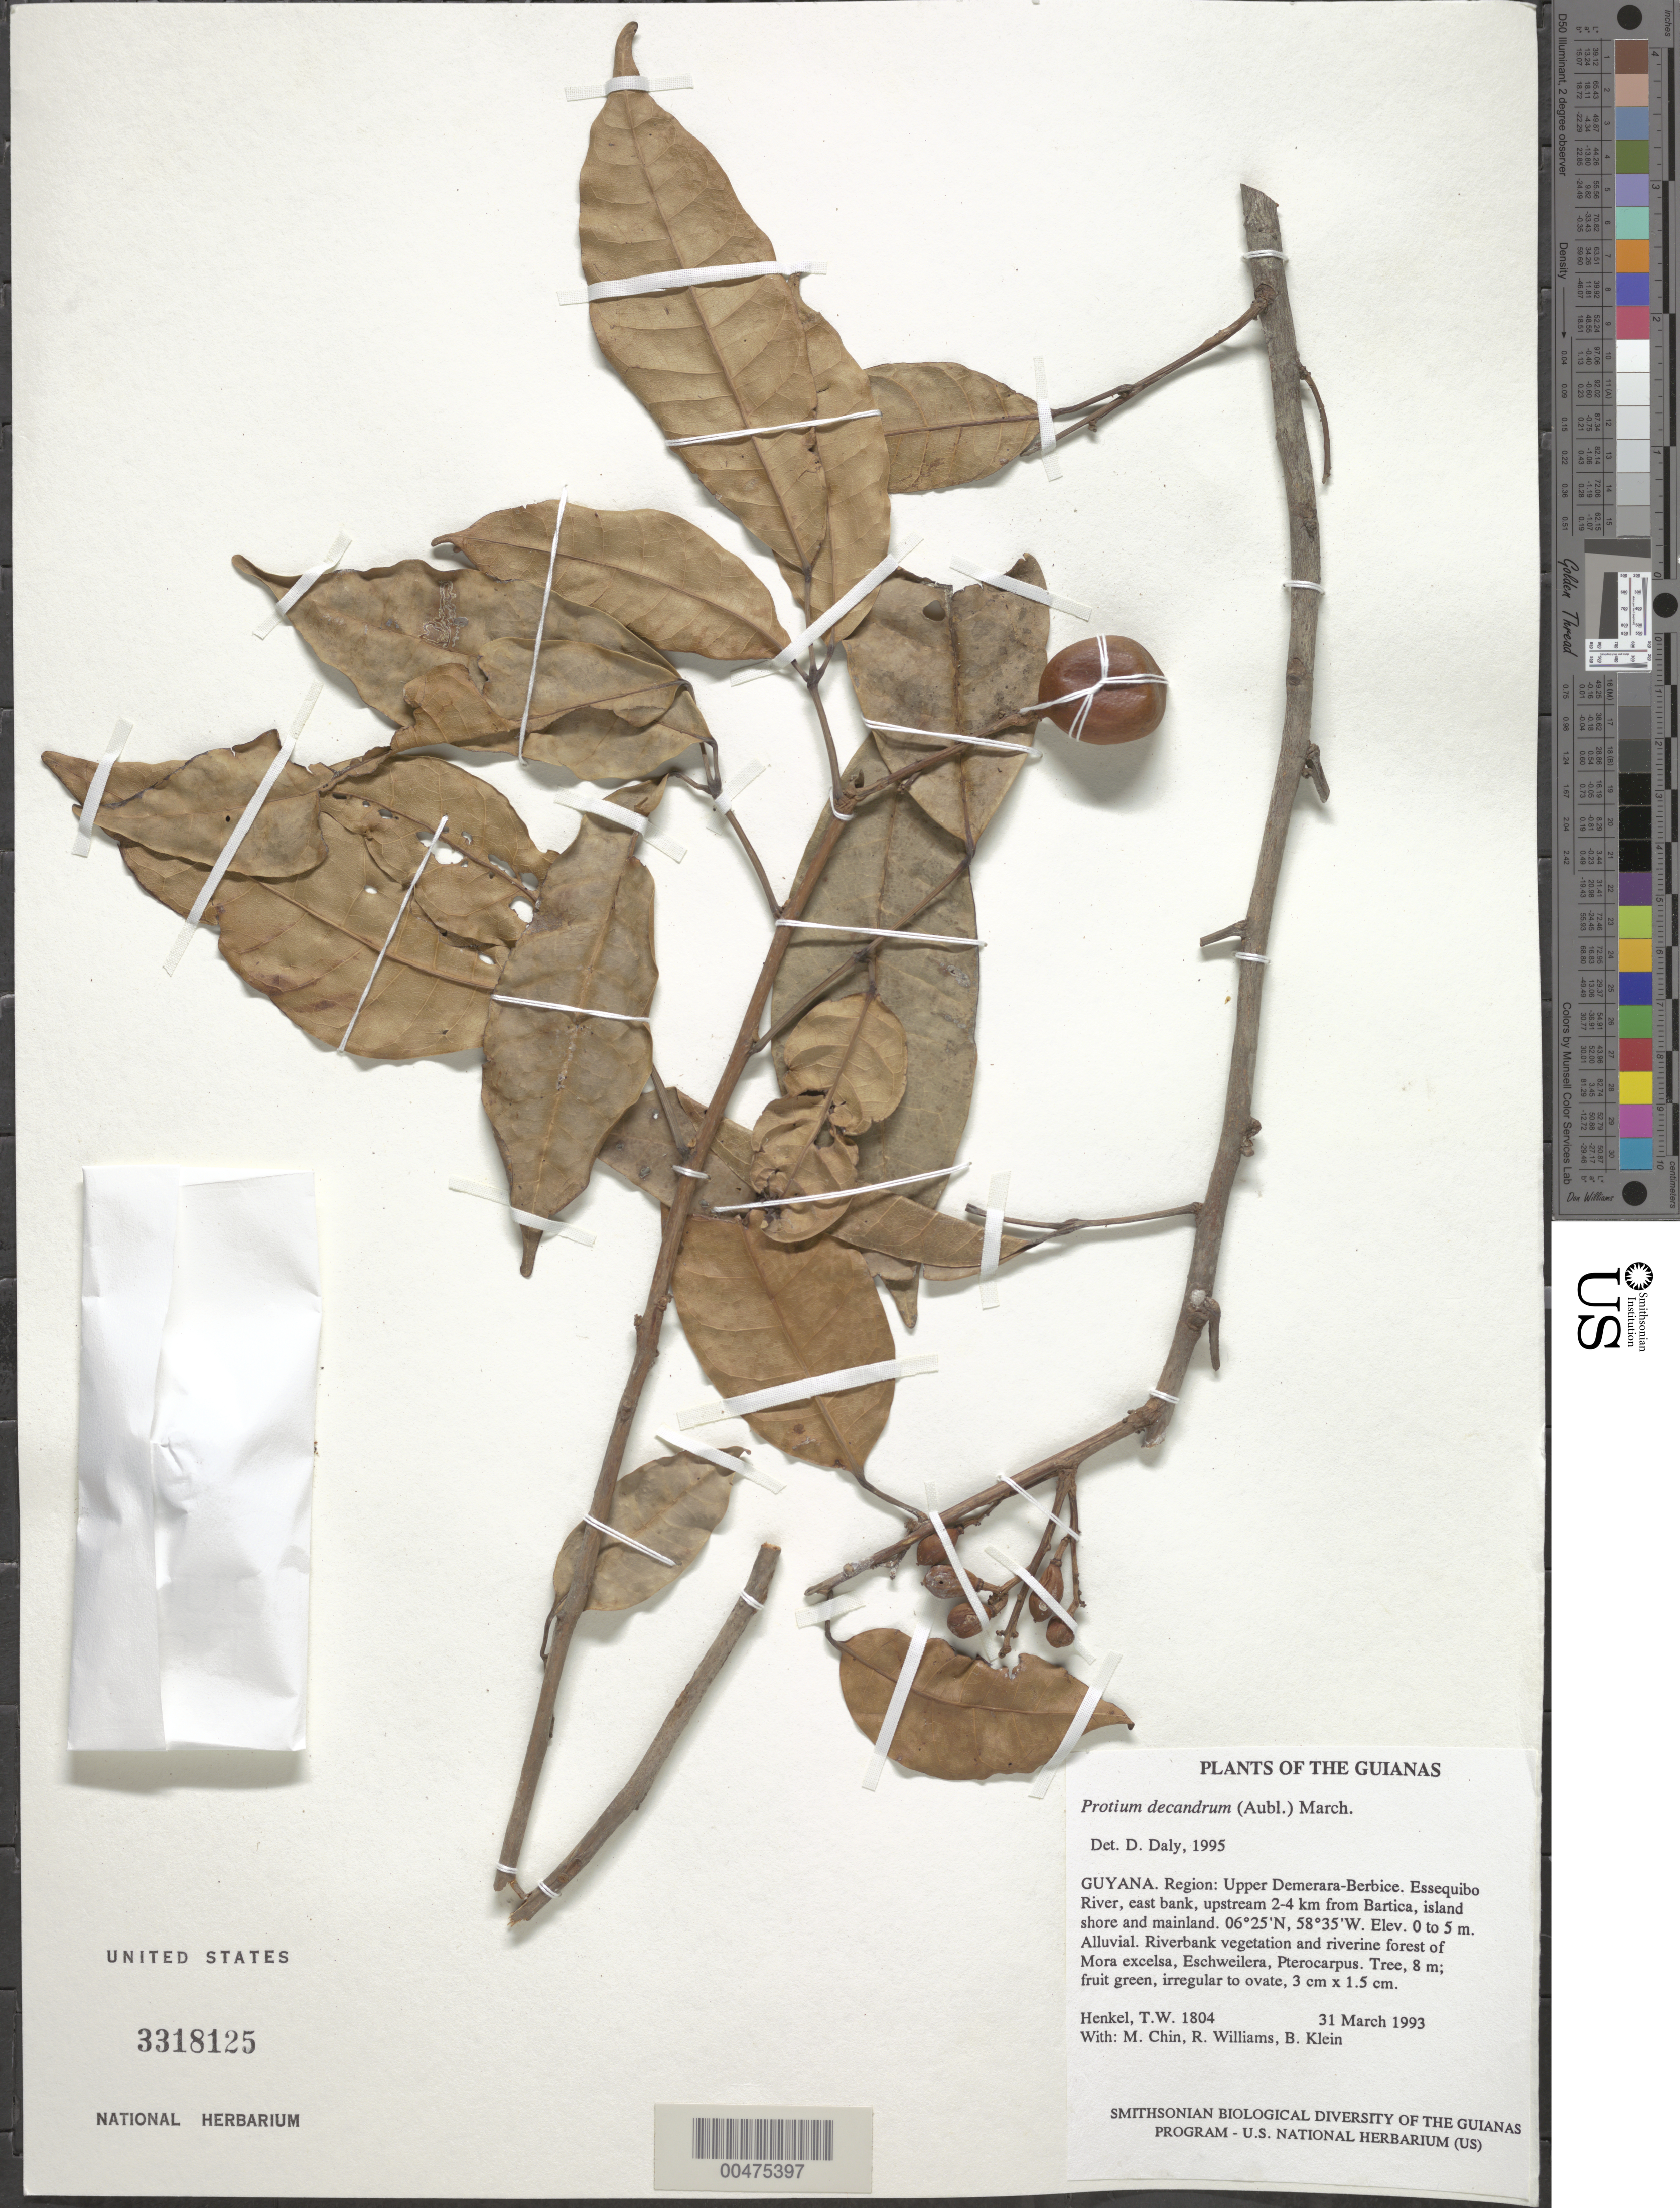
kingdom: Plantae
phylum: Tracheophyta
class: Magnoliopsida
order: Sapindales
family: Burseraceae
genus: Protium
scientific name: Protium decandrum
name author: (Aubl.) Marchand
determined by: Daly, D. C.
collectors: T. Henkel, M. Chin, R. Williams & B. Klein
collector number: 1804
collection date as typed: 31 March 1993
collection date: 1993-03-31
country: Guyana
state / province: U. Demerara-Berbice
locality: Essequibo River, E bank, upstream 2-4 km from Bartica, island shore and mainland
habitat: Alluvial. Riverbank vegetation and riverine forest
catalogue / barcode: US 3318125